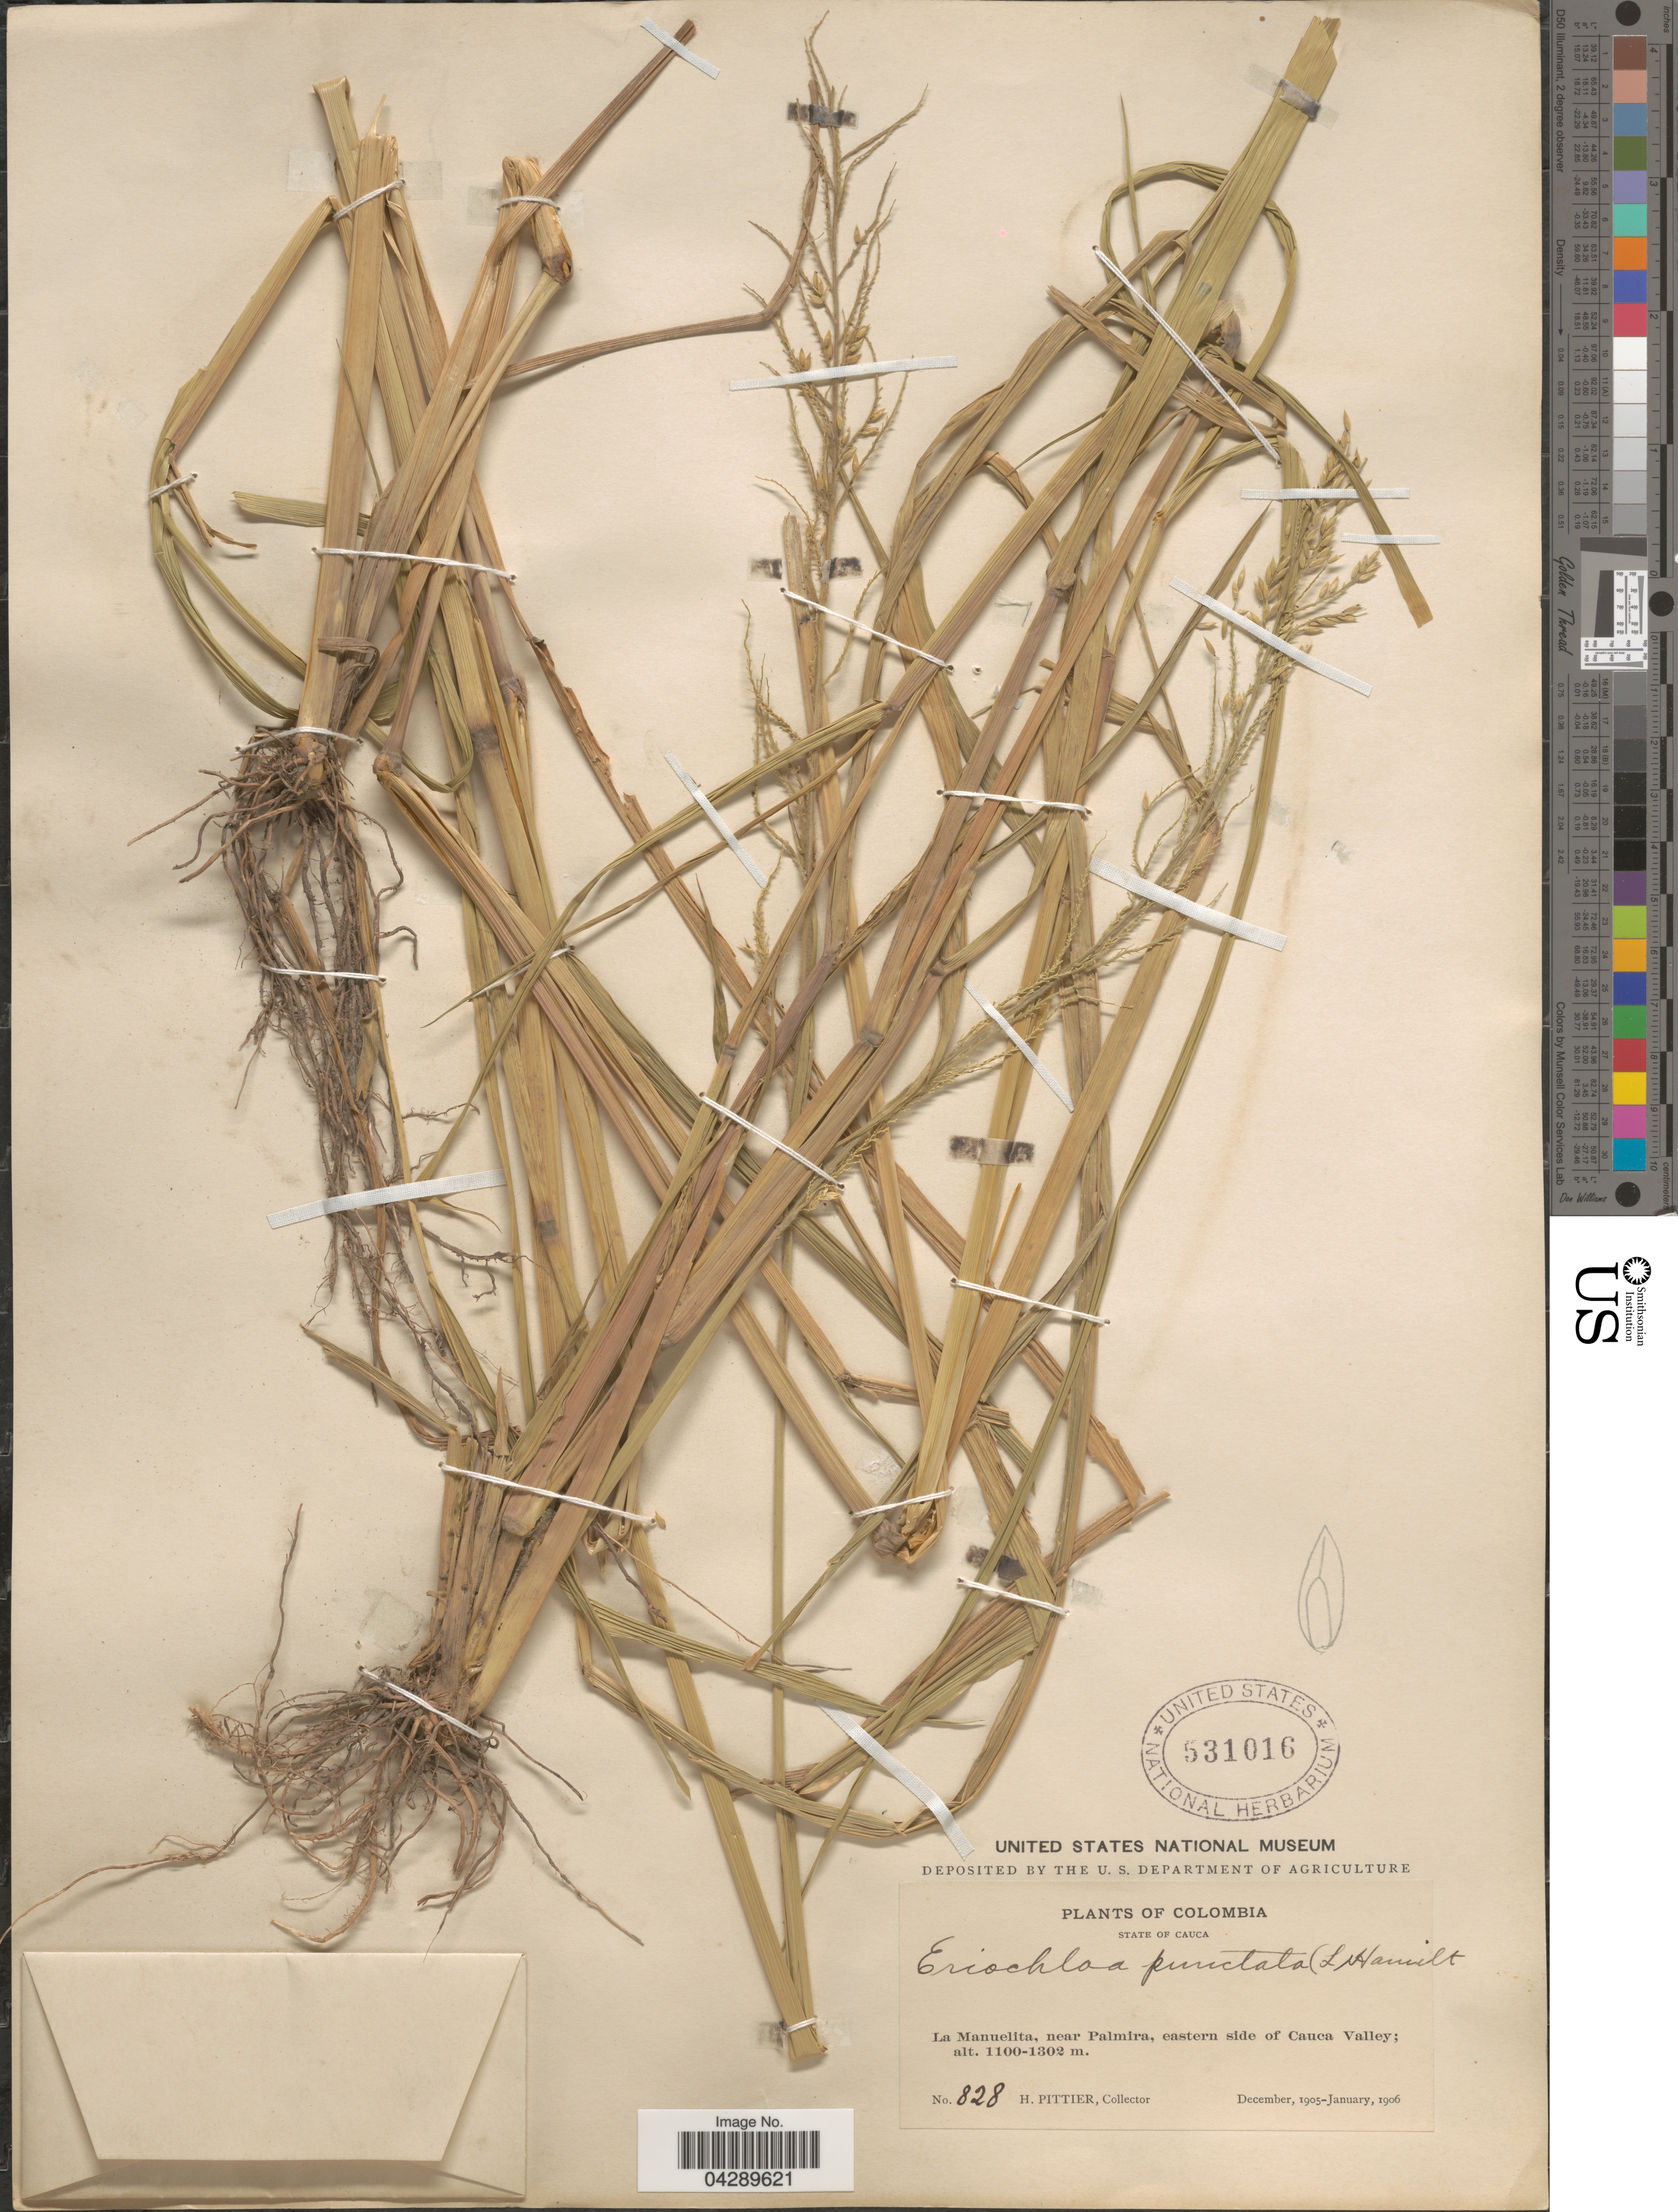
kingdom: Plantae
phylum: Tracheophyta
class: Liliopsida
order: Poales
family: Poaceae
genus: Eriochloa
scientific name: Eriochloa punctata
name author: (L.) Desv. ex Ham.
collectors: H. F. Pittier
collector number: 828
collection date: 1905-12/1906-01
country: Colombia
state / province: Cauca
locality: La Manuelita, near Palmira, eastern side of Cauca Valley.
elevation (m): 1100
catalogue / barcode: US 531016